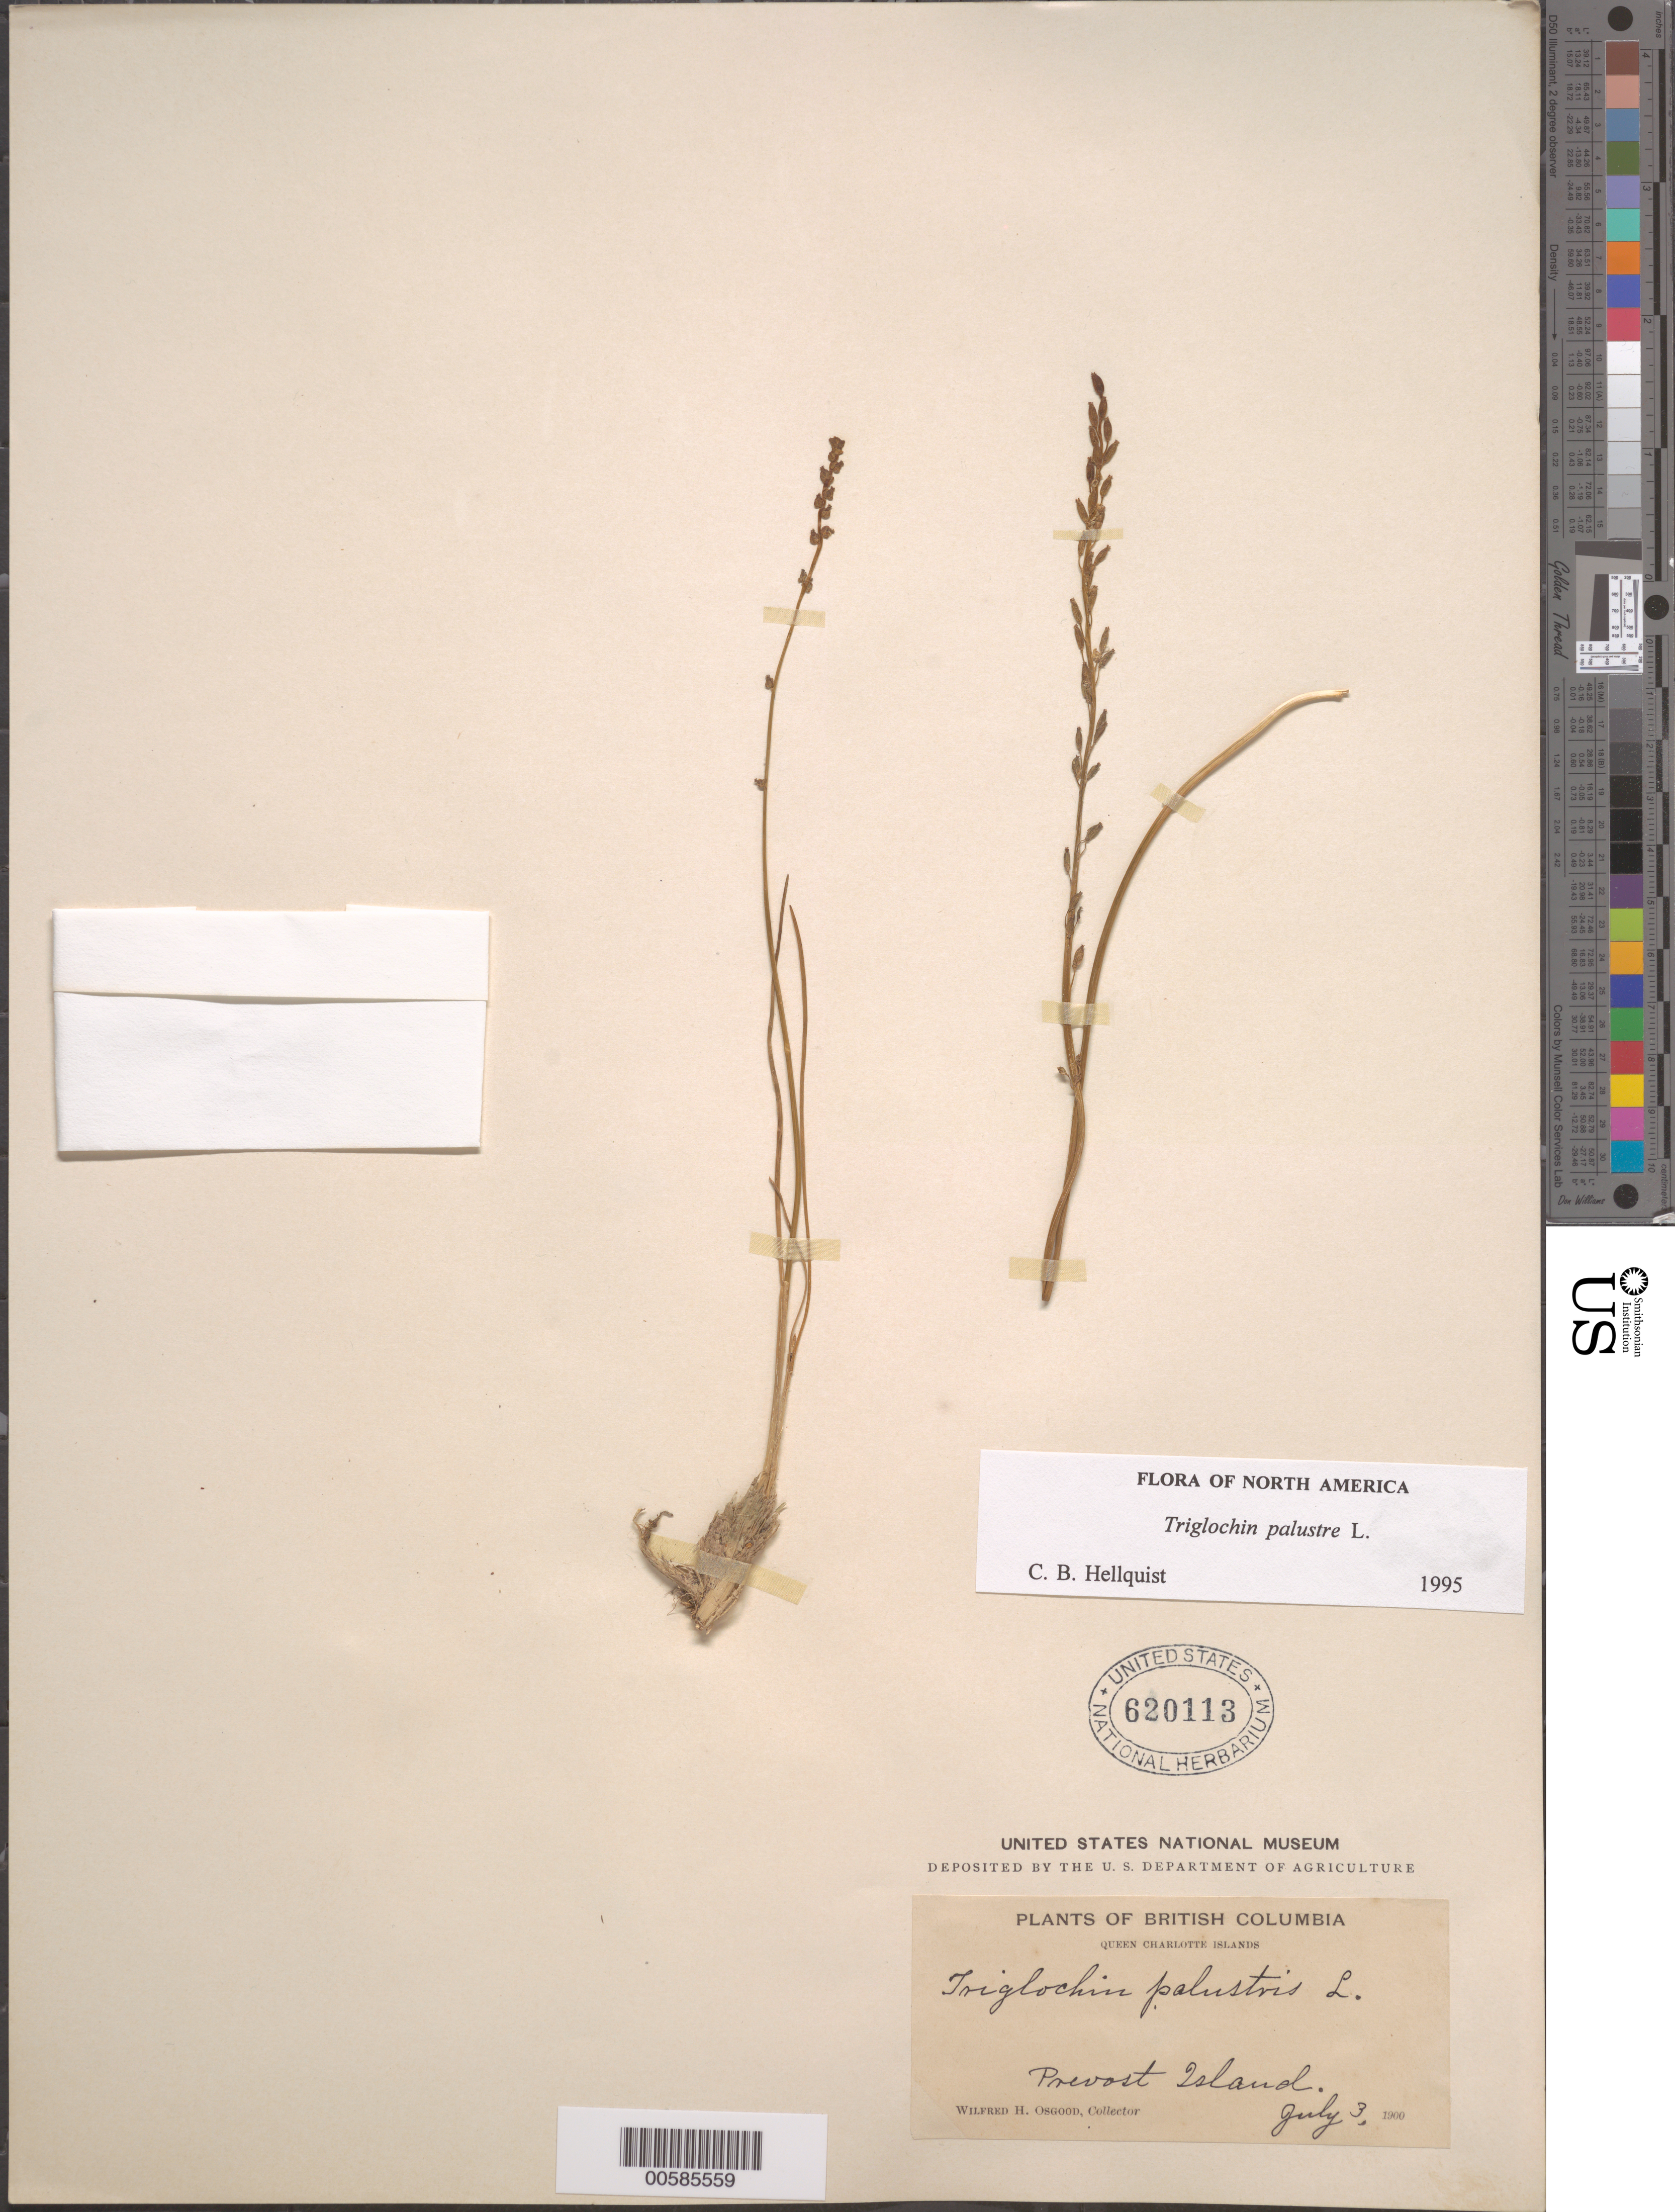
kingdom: Plantae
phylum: Tracheophyta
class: Liliopsida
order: Alismatales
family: Juncaginaceae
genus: Triglochin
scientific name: Triglochin palustris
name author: L.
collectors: W. Osgood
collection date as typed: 03 Jul 1900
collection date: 1900-07-03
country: Canada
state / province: British Columbia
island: Prevost Island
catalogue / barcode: US 620113